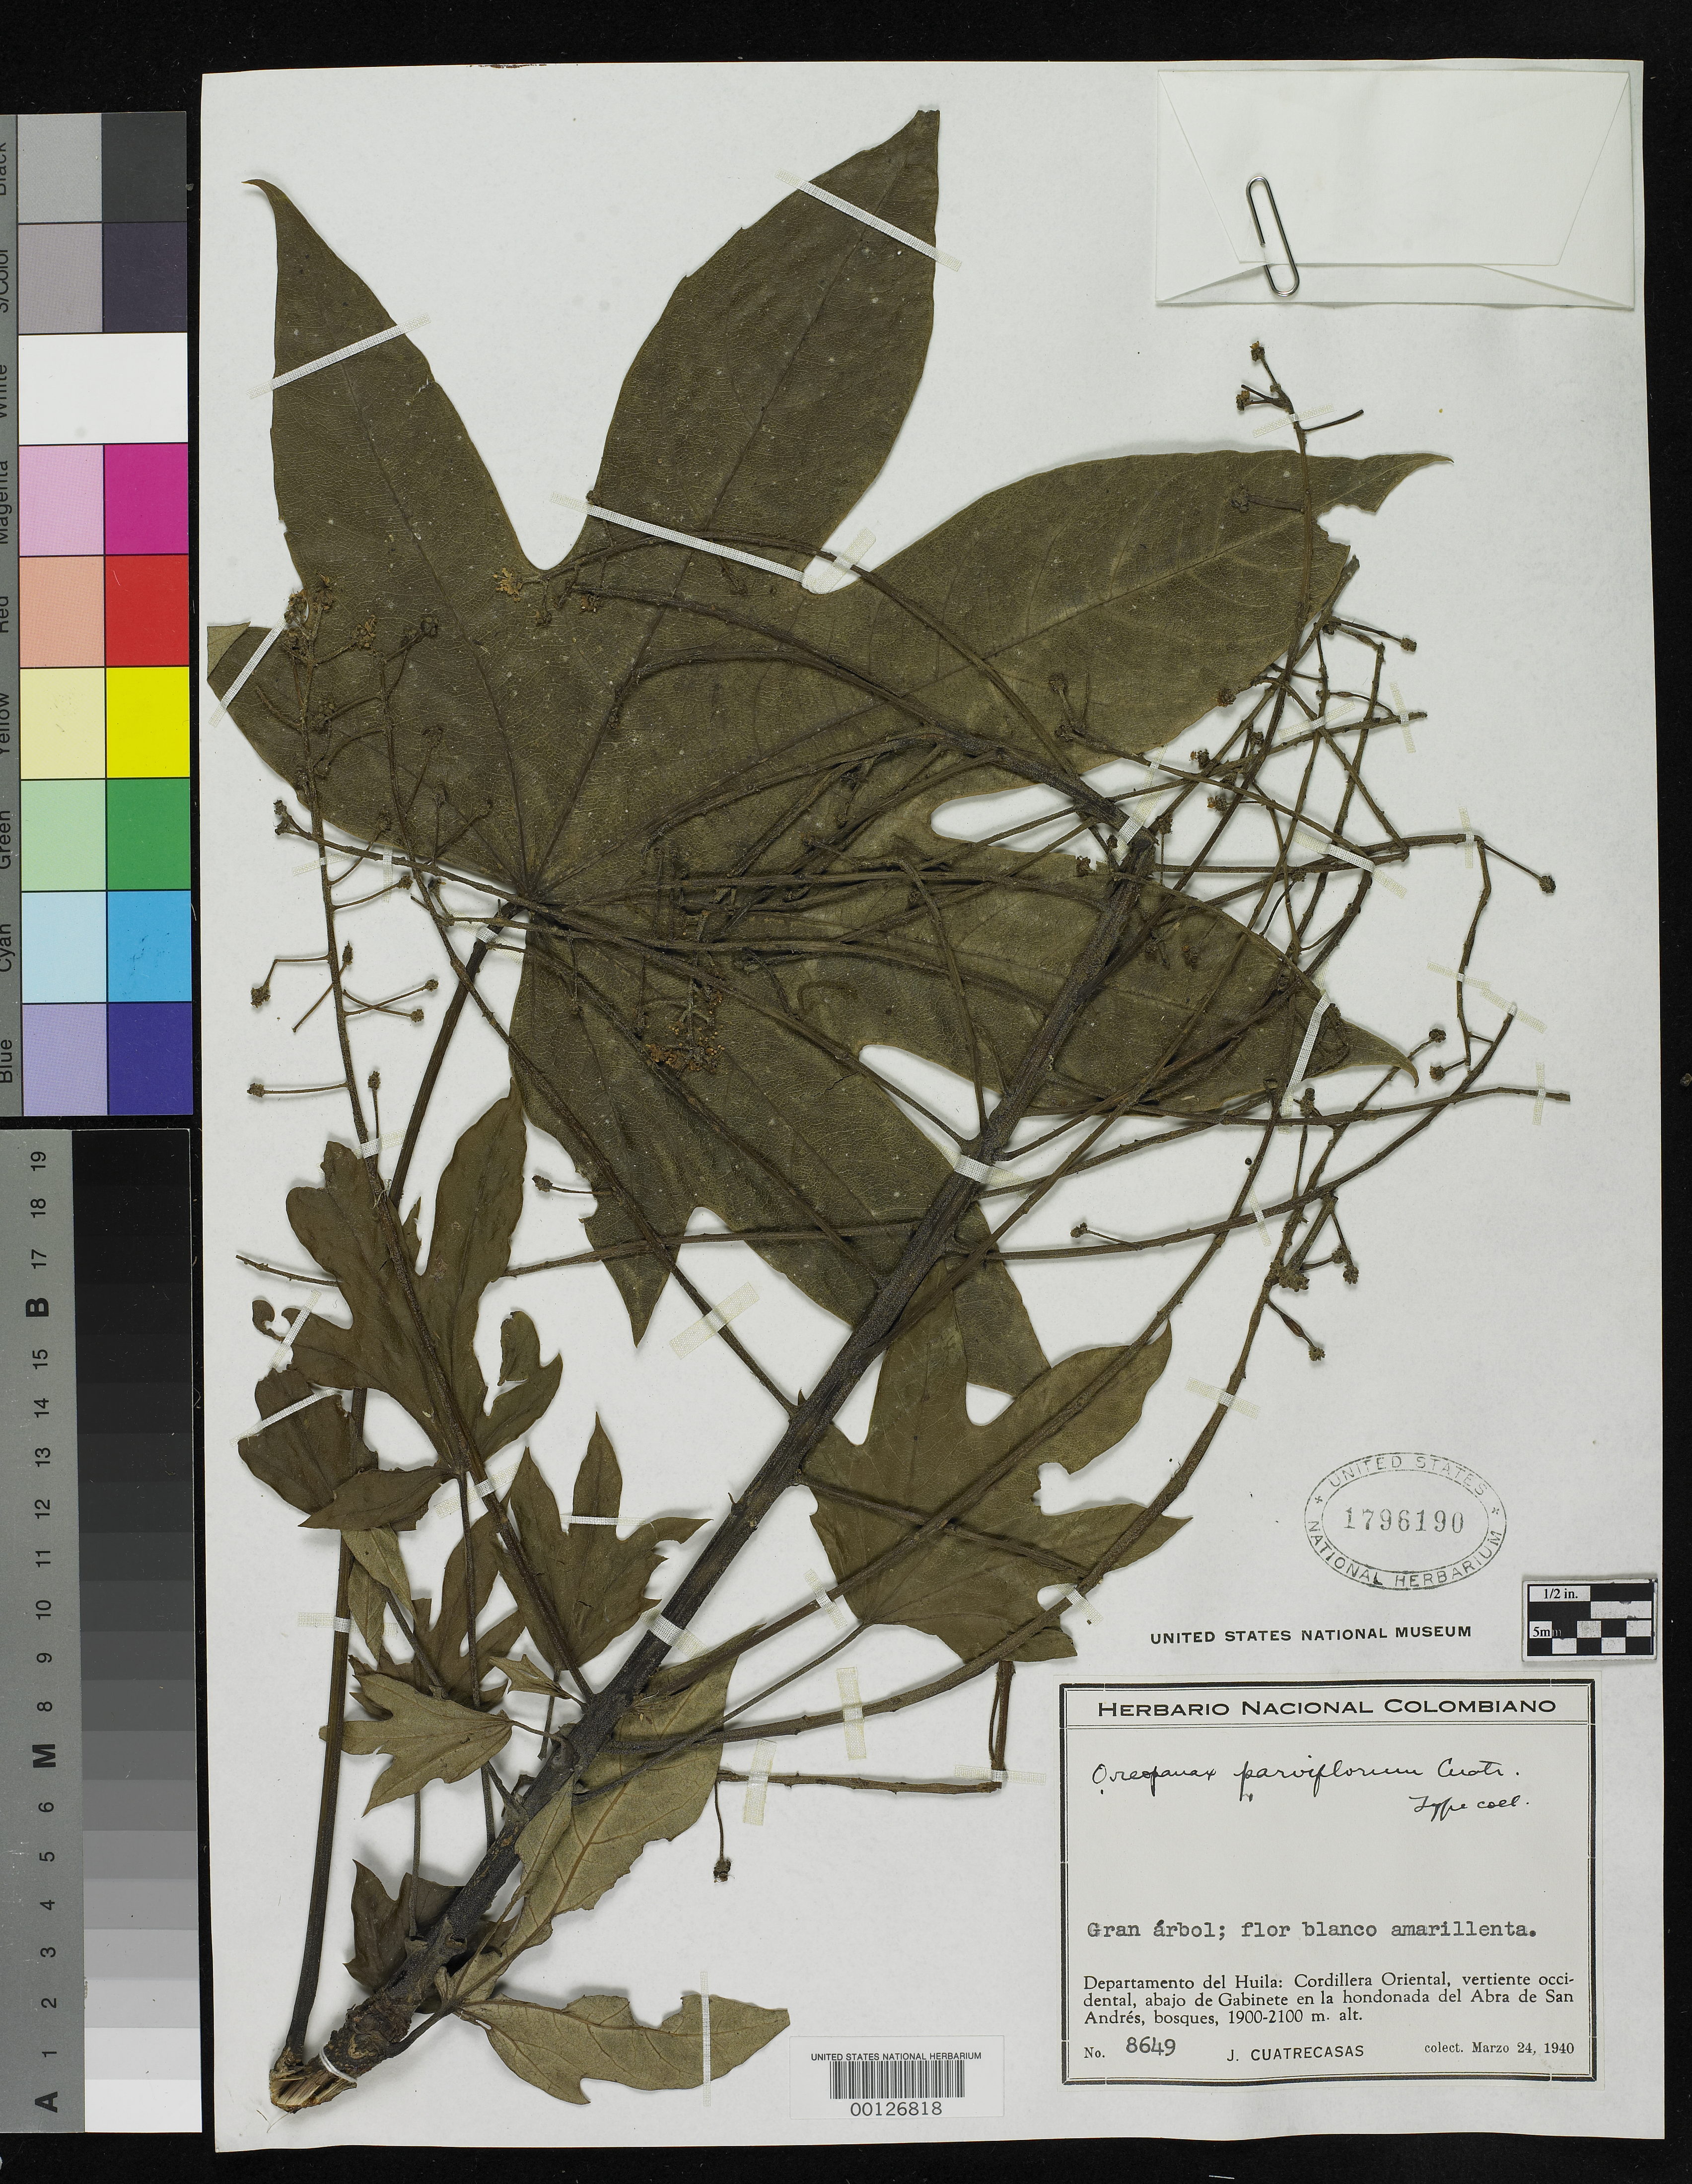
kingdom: Plantae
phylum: Tracheophyta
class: Magnoliopsida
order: Apiales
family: Araliaceae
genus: Oreopanax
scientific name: Oreopanax parviflorus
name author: Cuatrec.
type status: Isotype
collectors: J. Cuatrecasas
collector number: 8649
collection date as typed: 24 Mar 1940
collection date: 1940-03-24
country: Colombia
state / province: Huila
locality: Abajo de Gabinete, Hondonada del Abra de San Andres, Cordillera Oriental.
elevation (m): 1900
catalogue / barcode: US 1796190